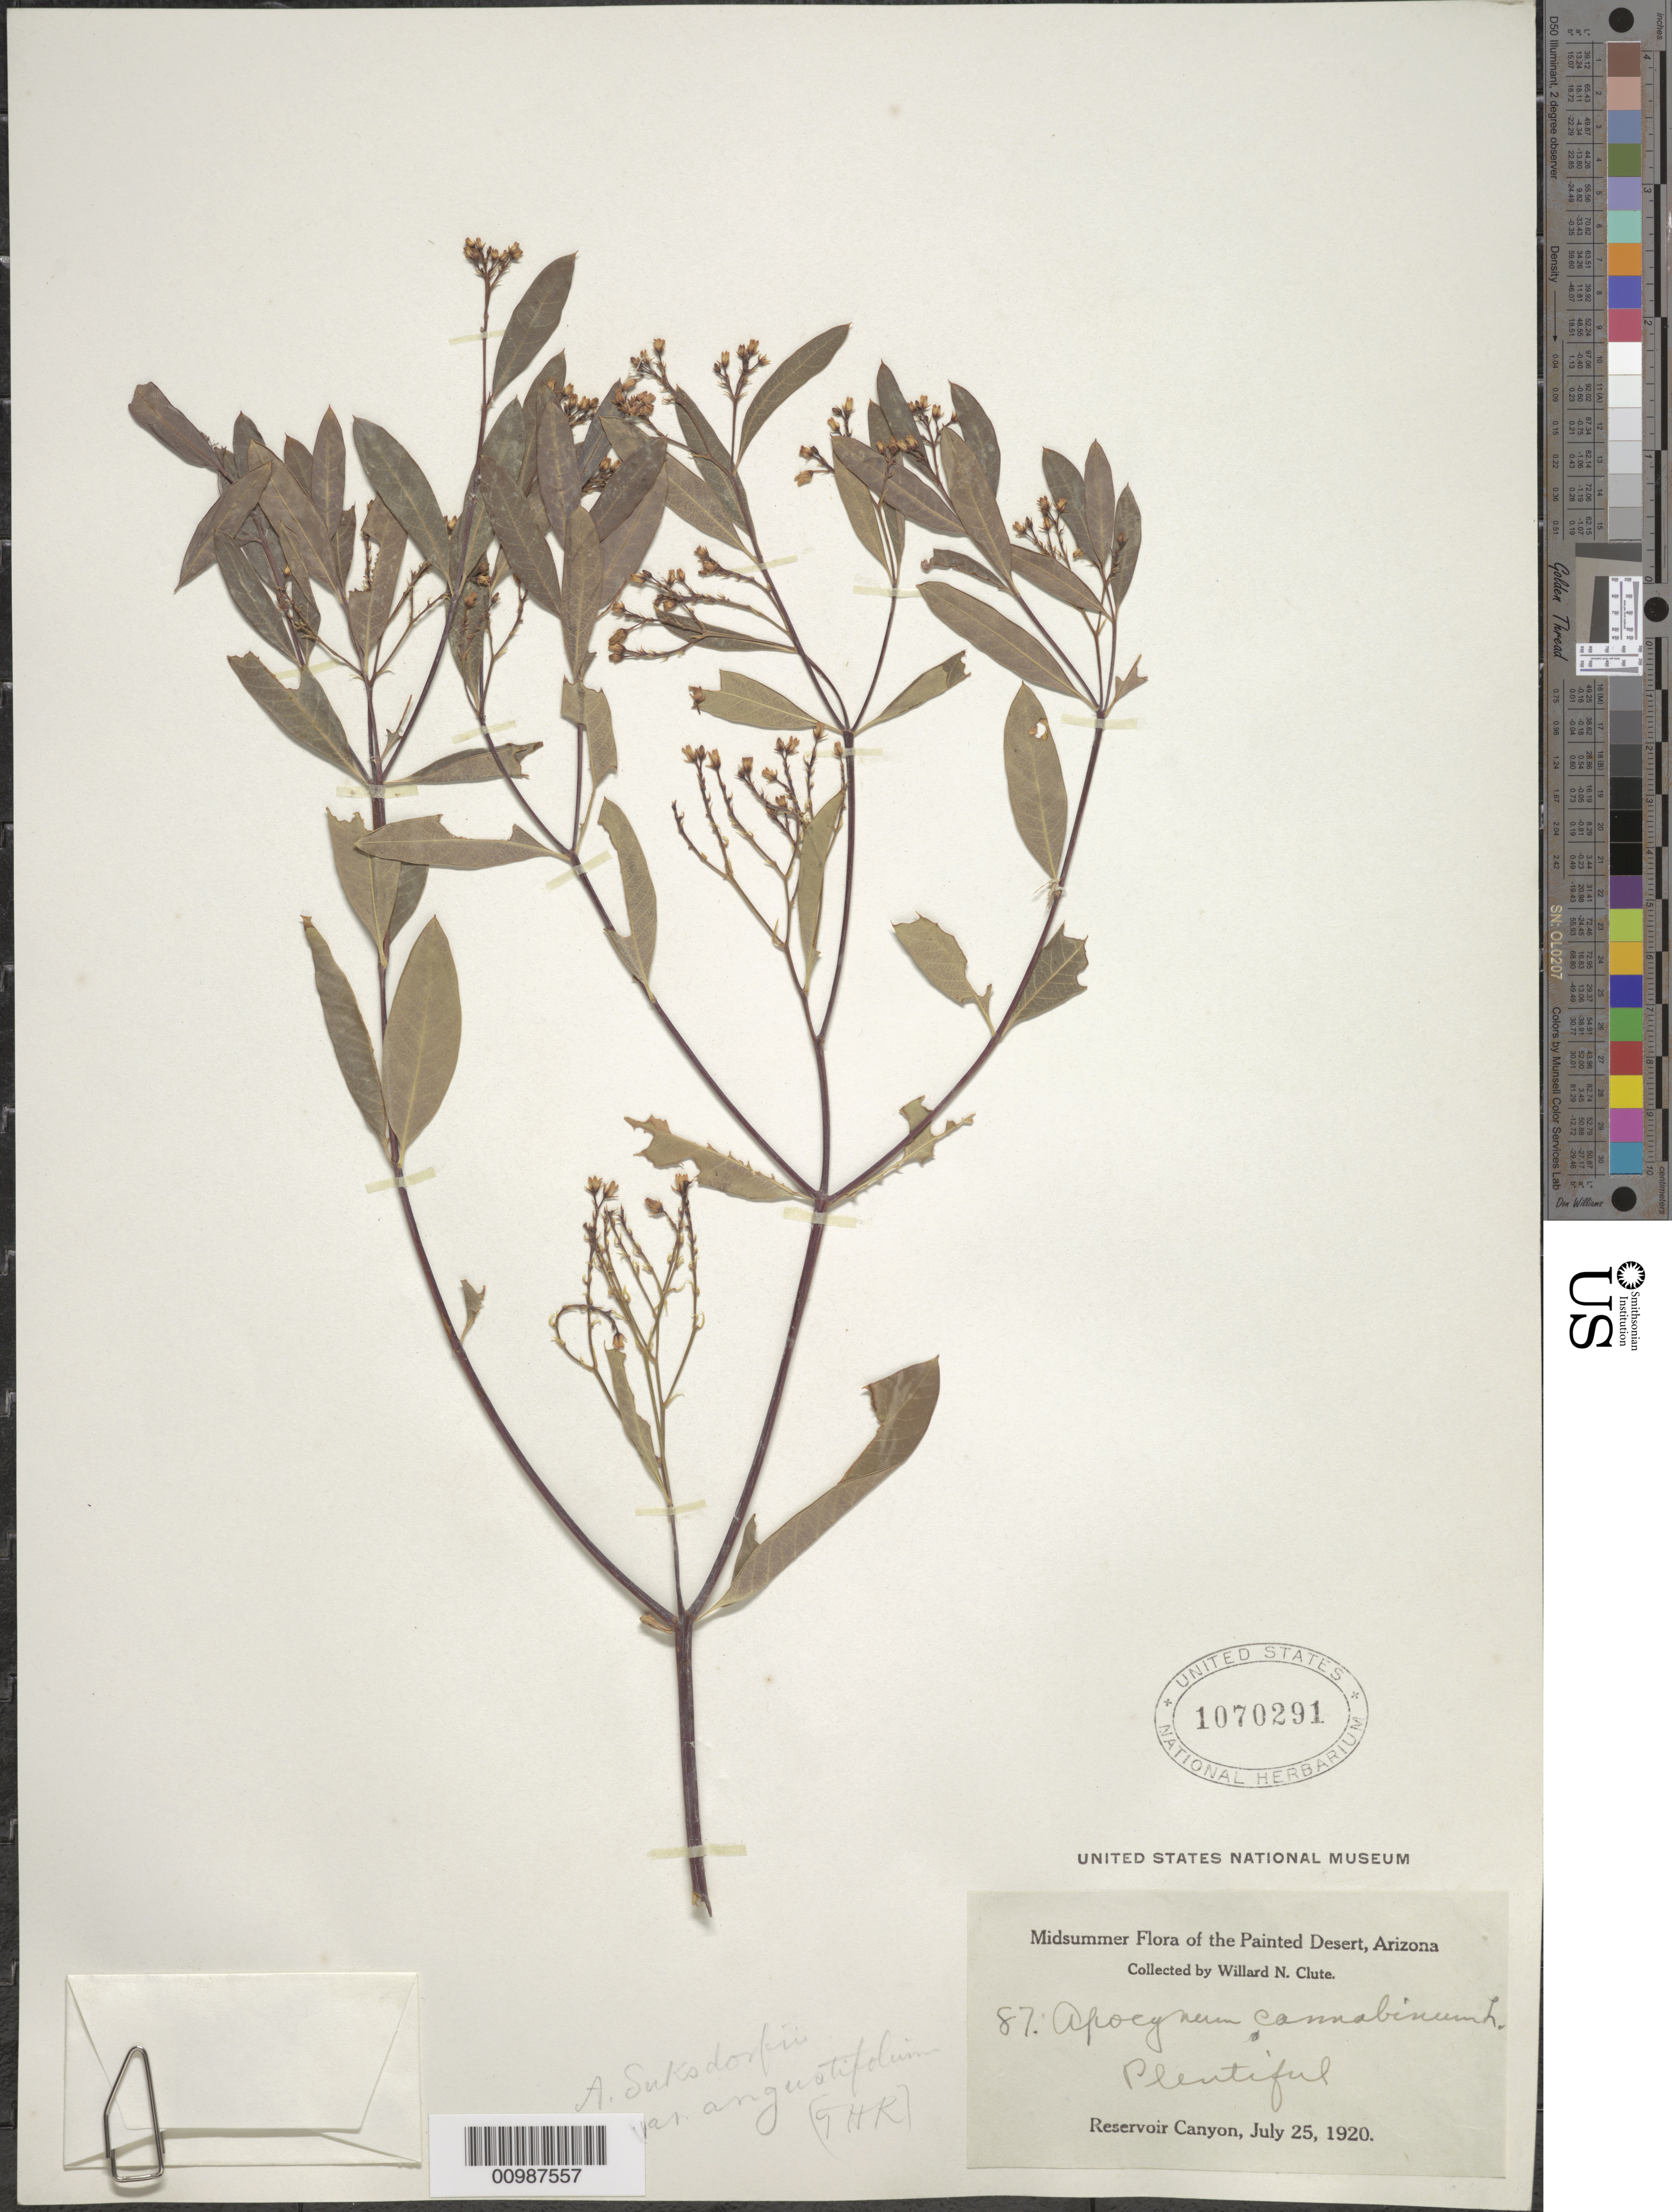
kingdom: Plantae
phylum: Tracheophyta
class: Magnoliopsida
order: Gentianales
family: Apocynaceae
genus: Apocynum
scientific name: Apocynum cannabinum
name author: L.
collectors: W. N. Clute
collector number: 87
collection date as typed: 25 Jul 1920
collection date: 1920-07-25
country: United States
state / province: Arizona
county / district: Apache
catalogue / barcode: US 1070291